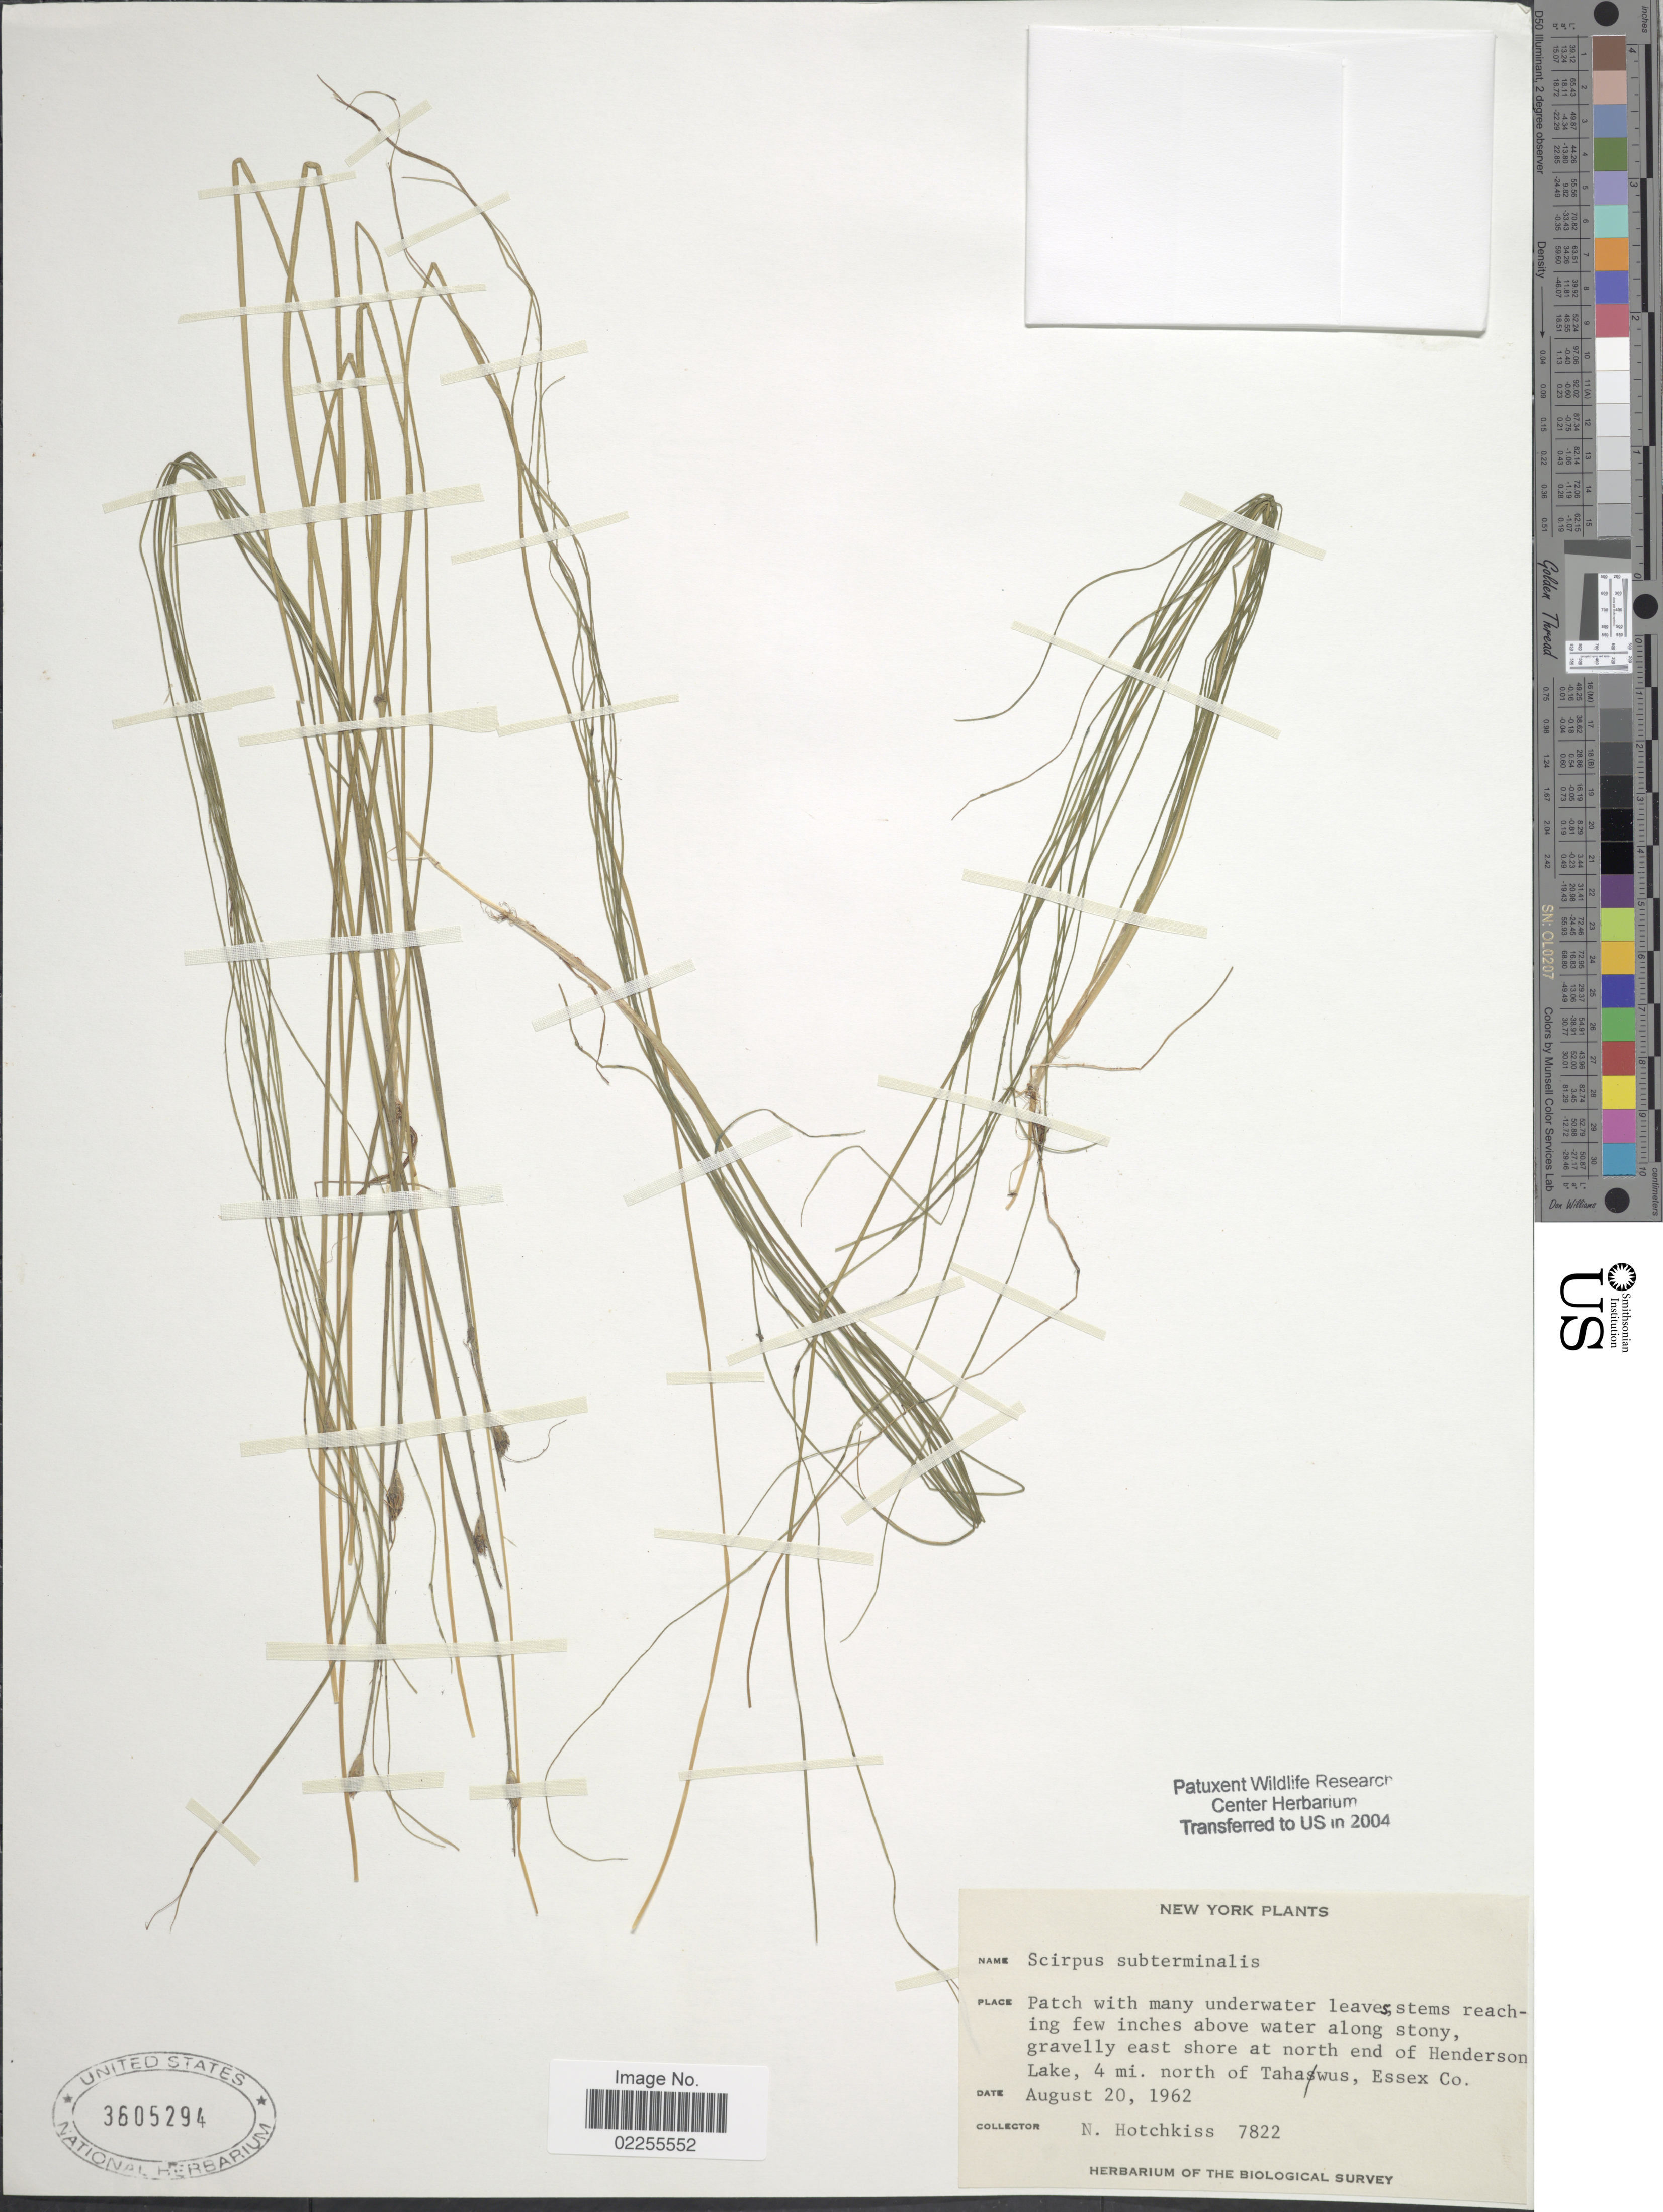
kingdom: Plantae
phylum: Tracheophyta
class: Liliopsida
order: Poales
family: Cyperaceae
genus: Schoenoplectus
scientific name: Schoenoplectus subterminalis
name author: (Torr.) Soják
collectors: N. Hotchkiss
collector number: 7822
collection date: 1962-08-20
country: United States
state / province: New York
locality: Above water along stony, gravelly east shore at north end of Henderson Lake, 4 mi. north of Tahawus, Essex Co.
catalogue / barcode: US 3605294